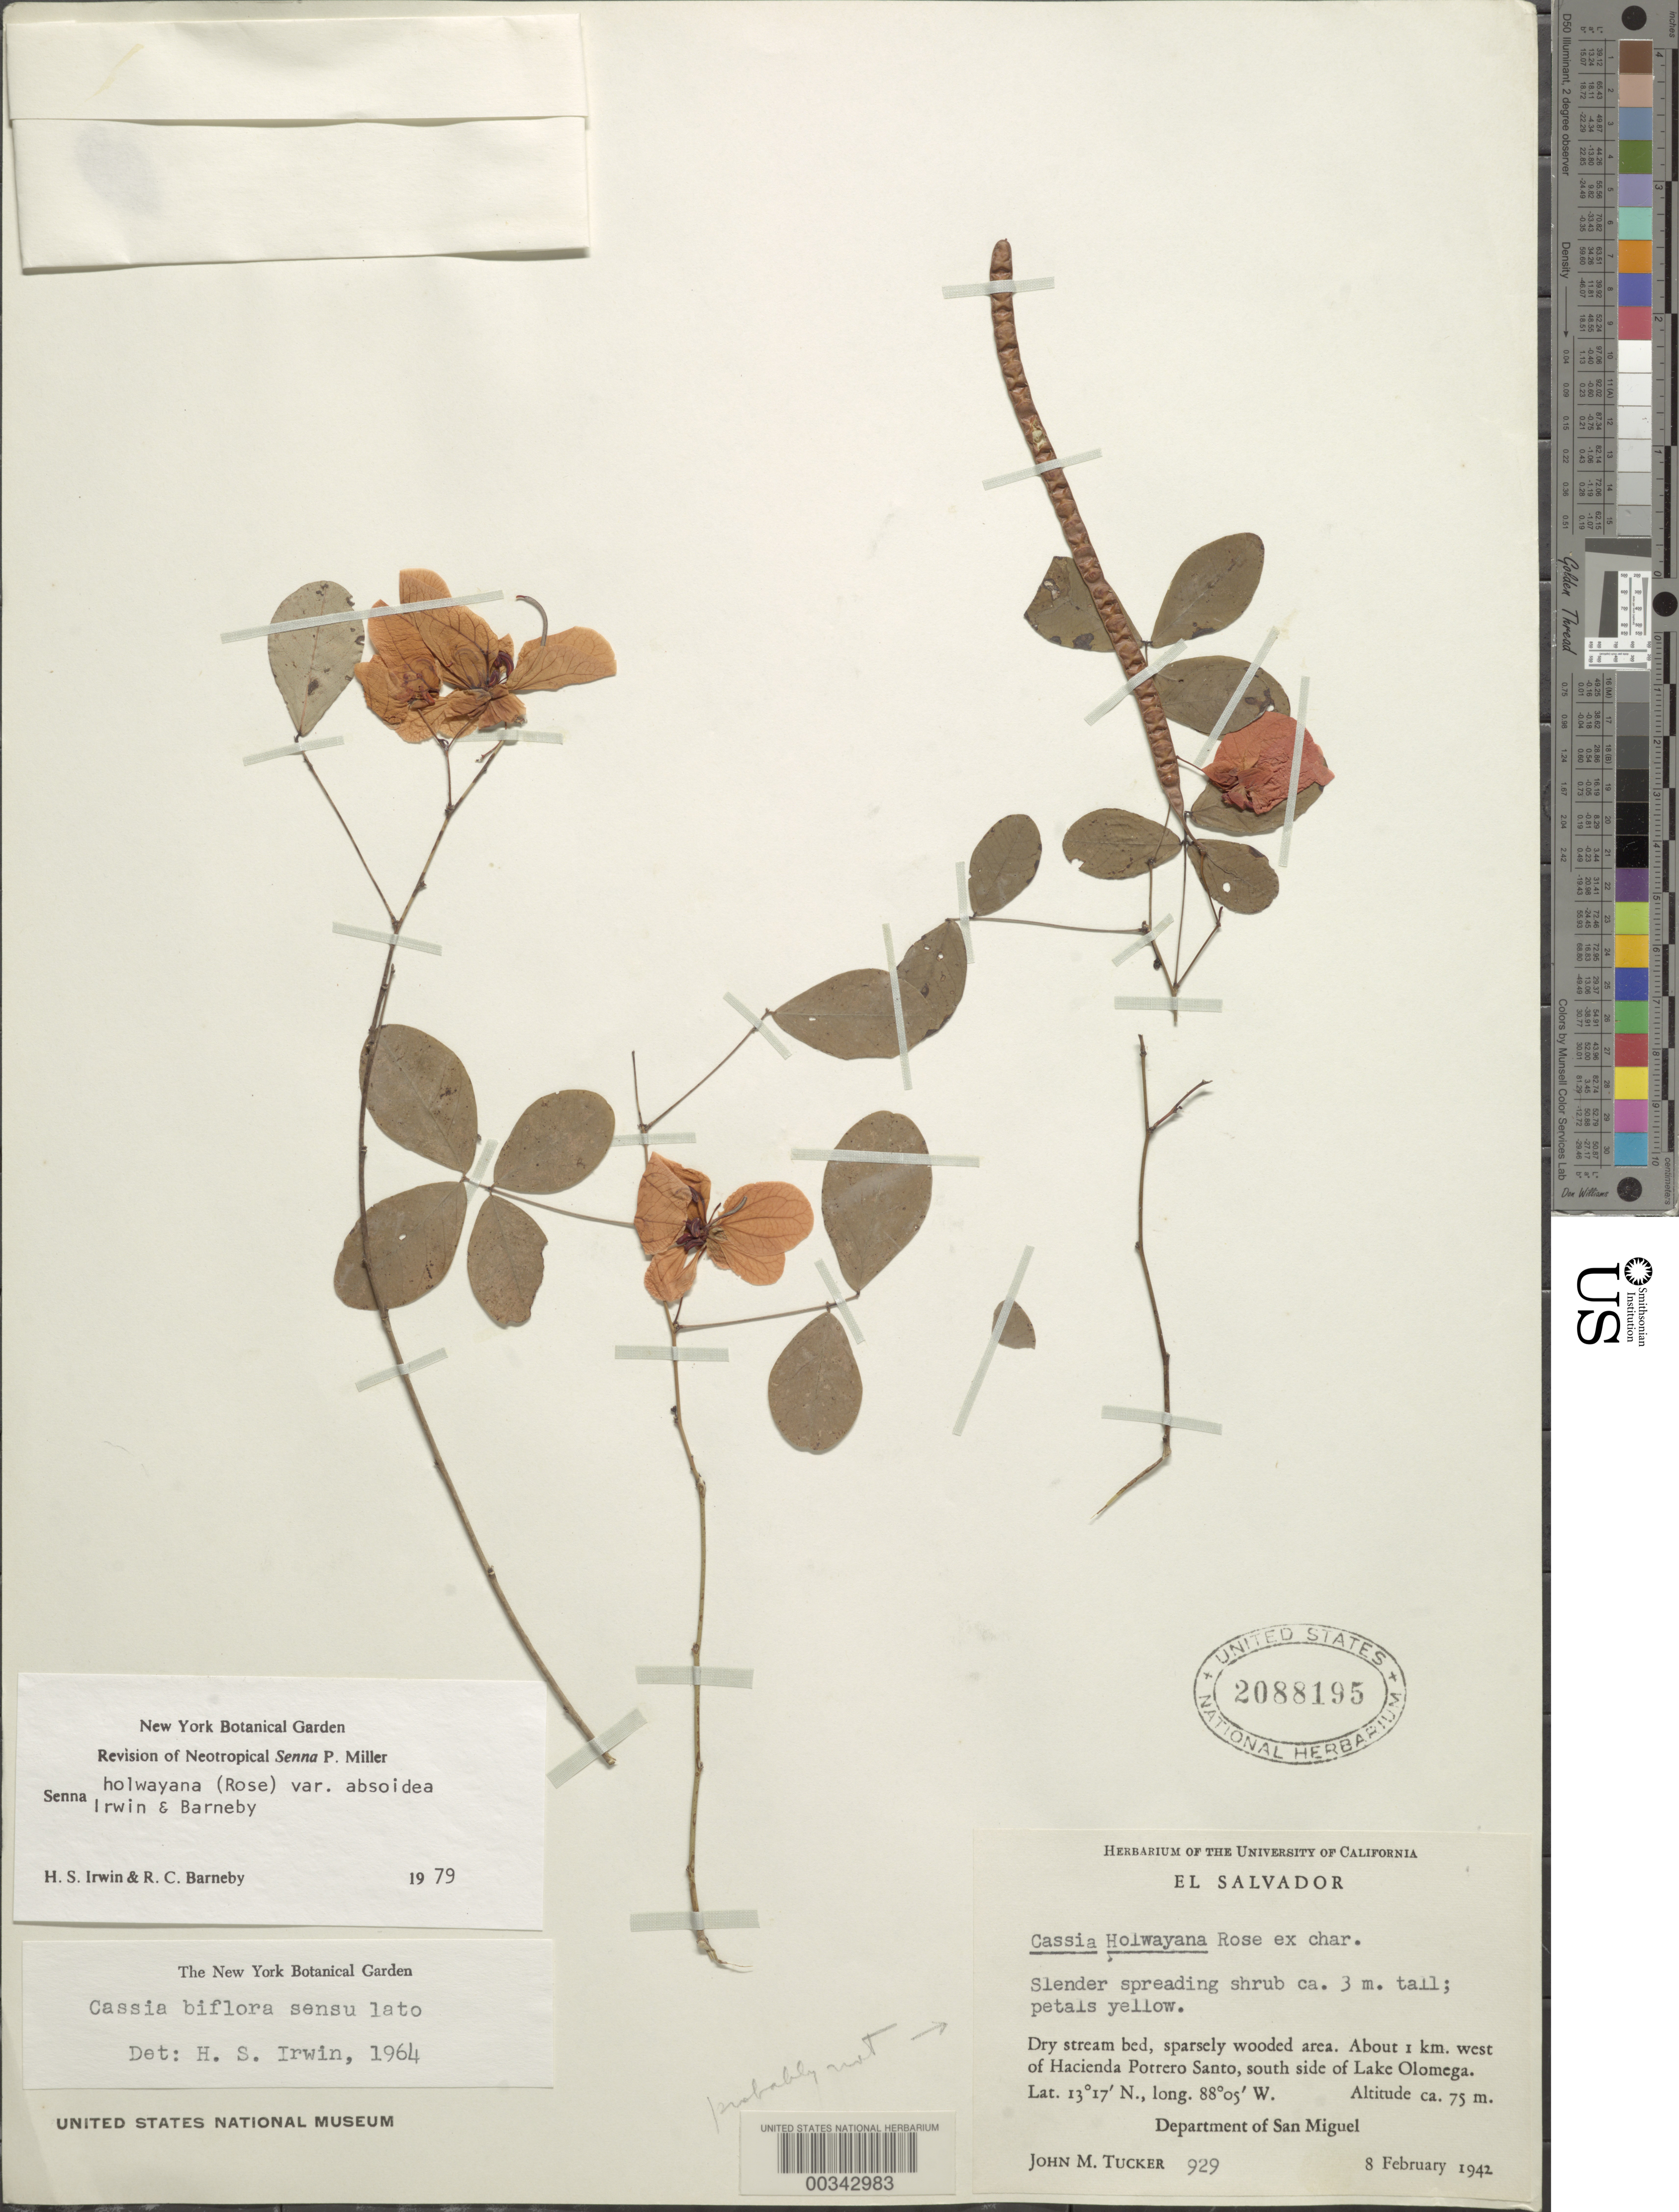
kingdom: Plantae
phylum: Tracheophyta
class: Magnoliopsida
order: Fabales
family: Fabaceae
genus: Senna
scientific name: Senna holwayana var. absoidea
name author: H.S. Irwin & Barneby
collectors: J. M. Tucker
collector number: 929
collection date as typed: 08 Feb 1942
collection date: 1942-02-08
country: El Salvador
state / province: San Miguel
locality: About 1 km w of hacienda potrero santo, s side of lake olomega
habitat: Dry stream bed, sparsely wooded area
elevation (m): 75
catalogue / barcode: US 2088195